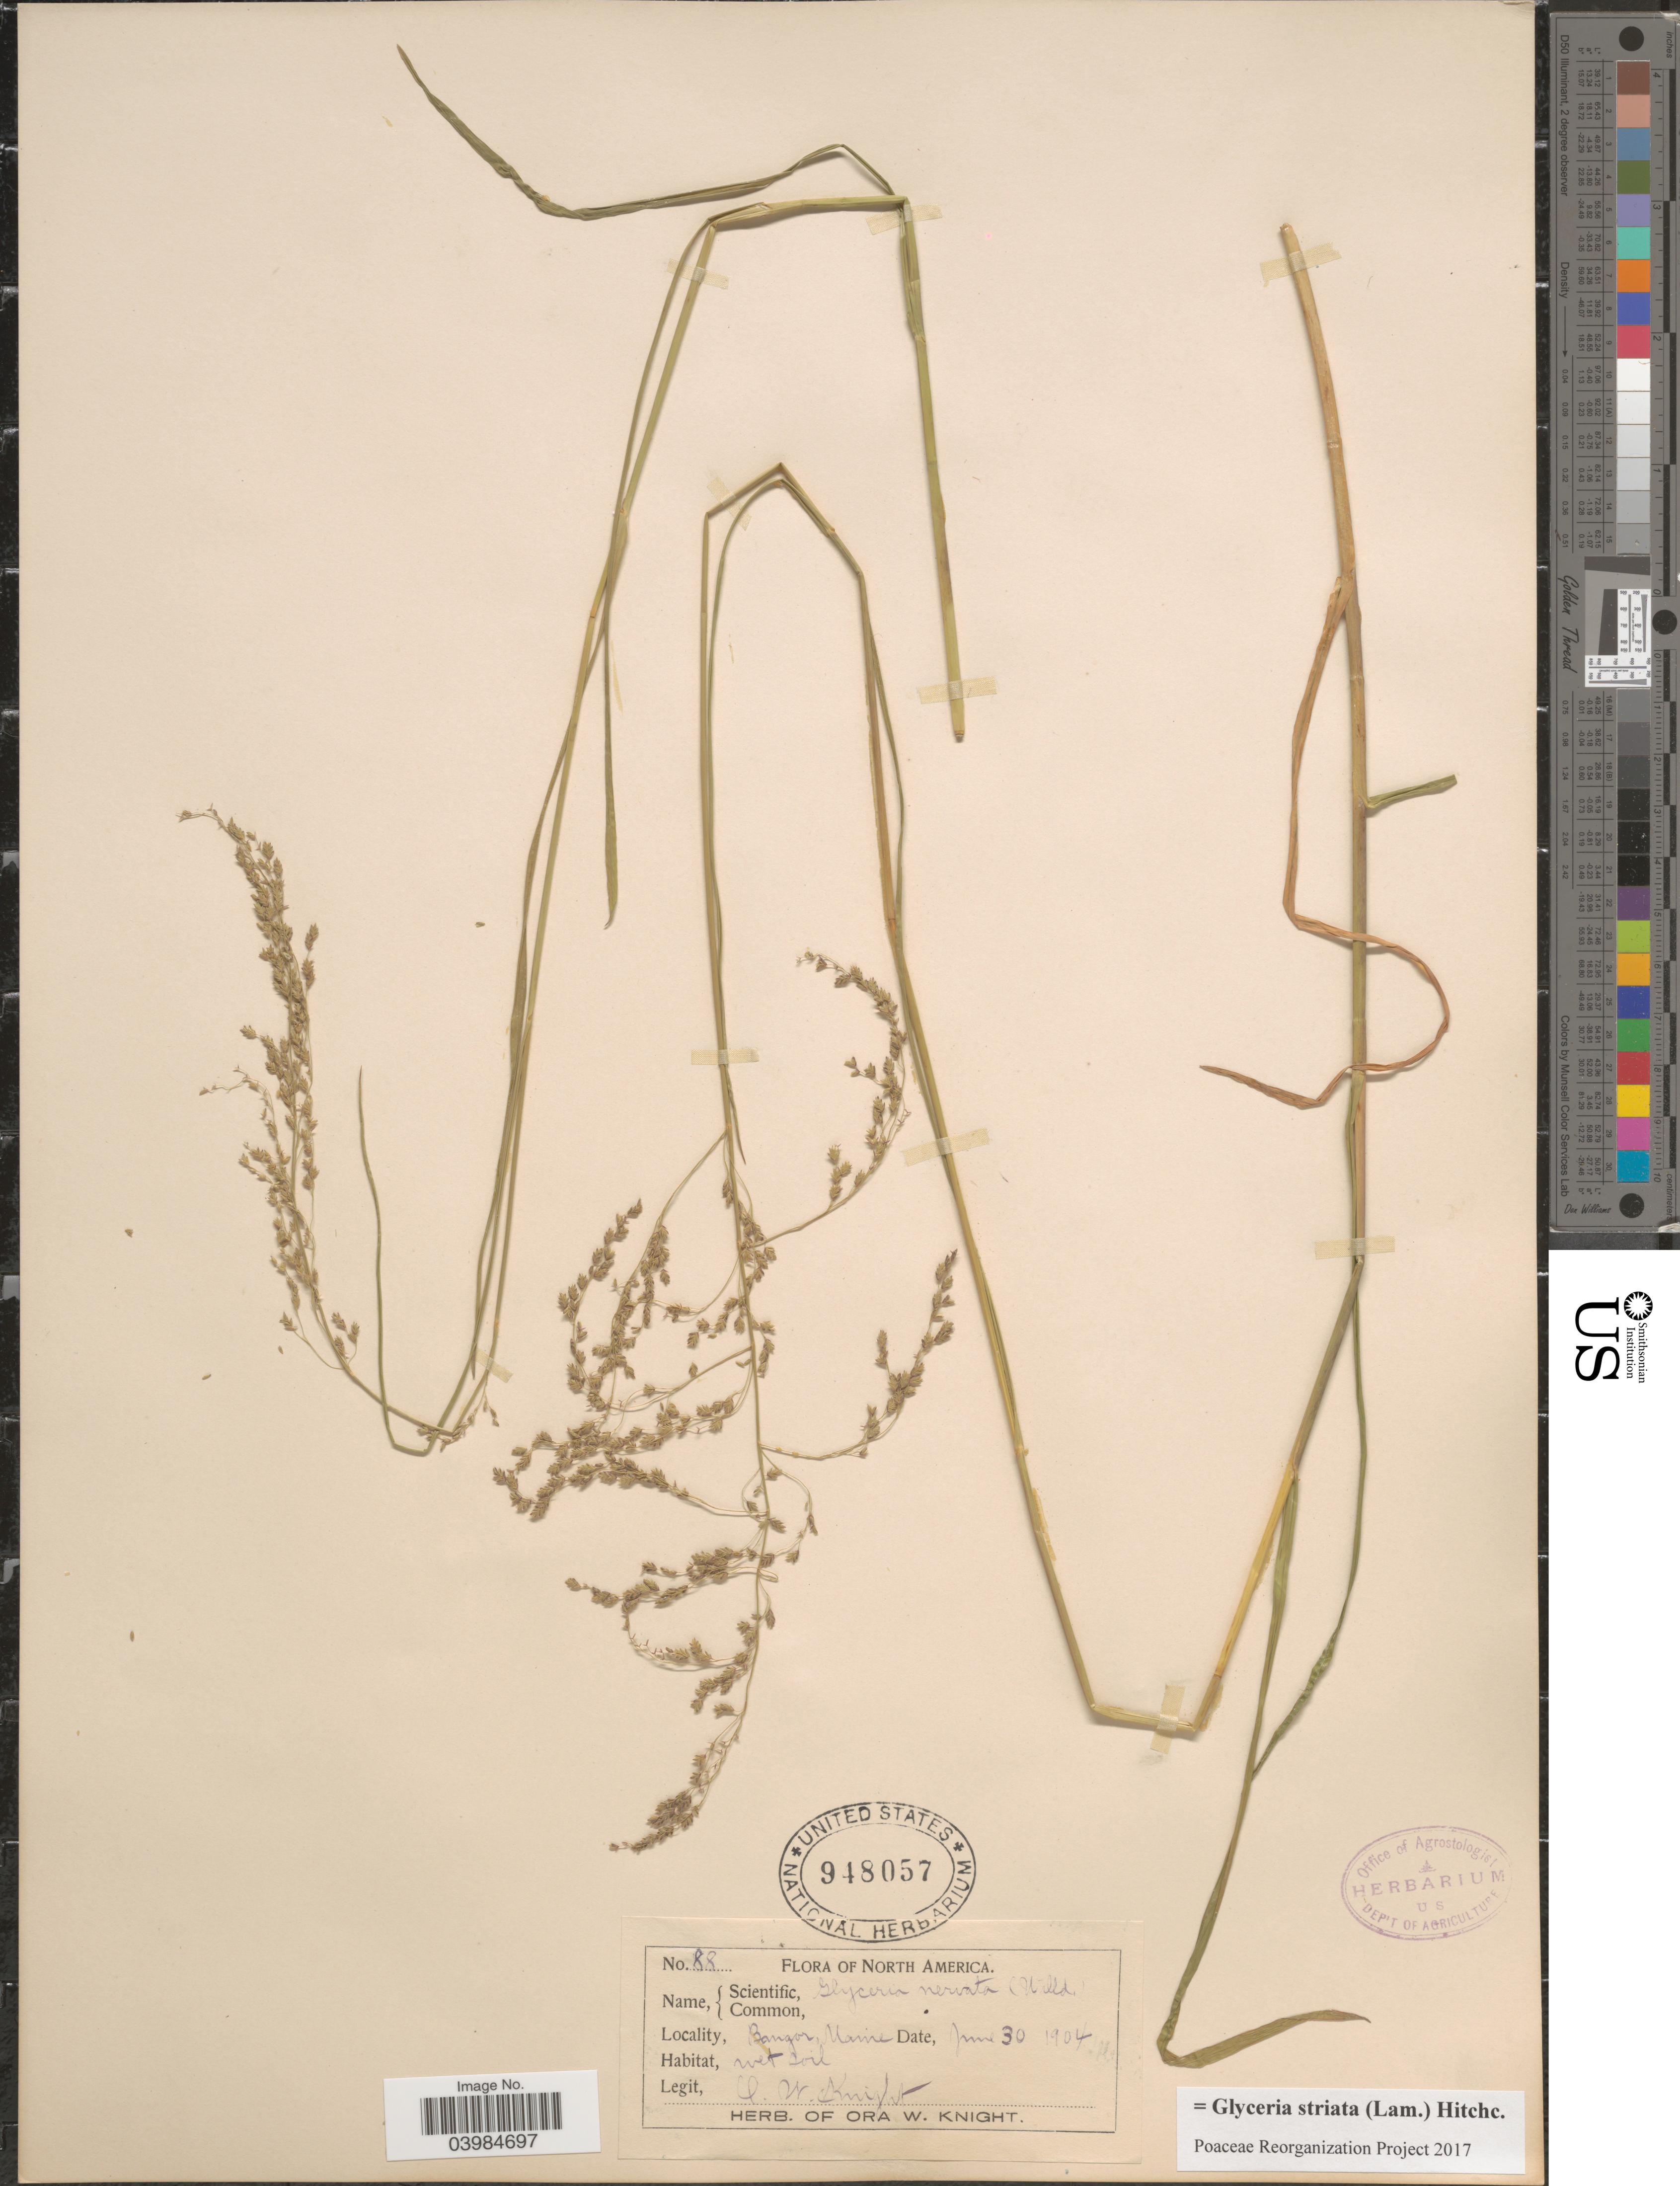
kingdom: Plantae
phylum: Tracheophyta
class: Liliopsida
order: Poales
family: Poaceae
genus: Glyceria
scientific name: Glyceria striata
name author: (Lam.) Hitchc.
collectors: O. Knight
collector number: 88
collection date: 1904-06-30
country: United States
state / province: Maine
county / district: Penobscot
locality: Bangor.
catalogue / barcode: US 948057